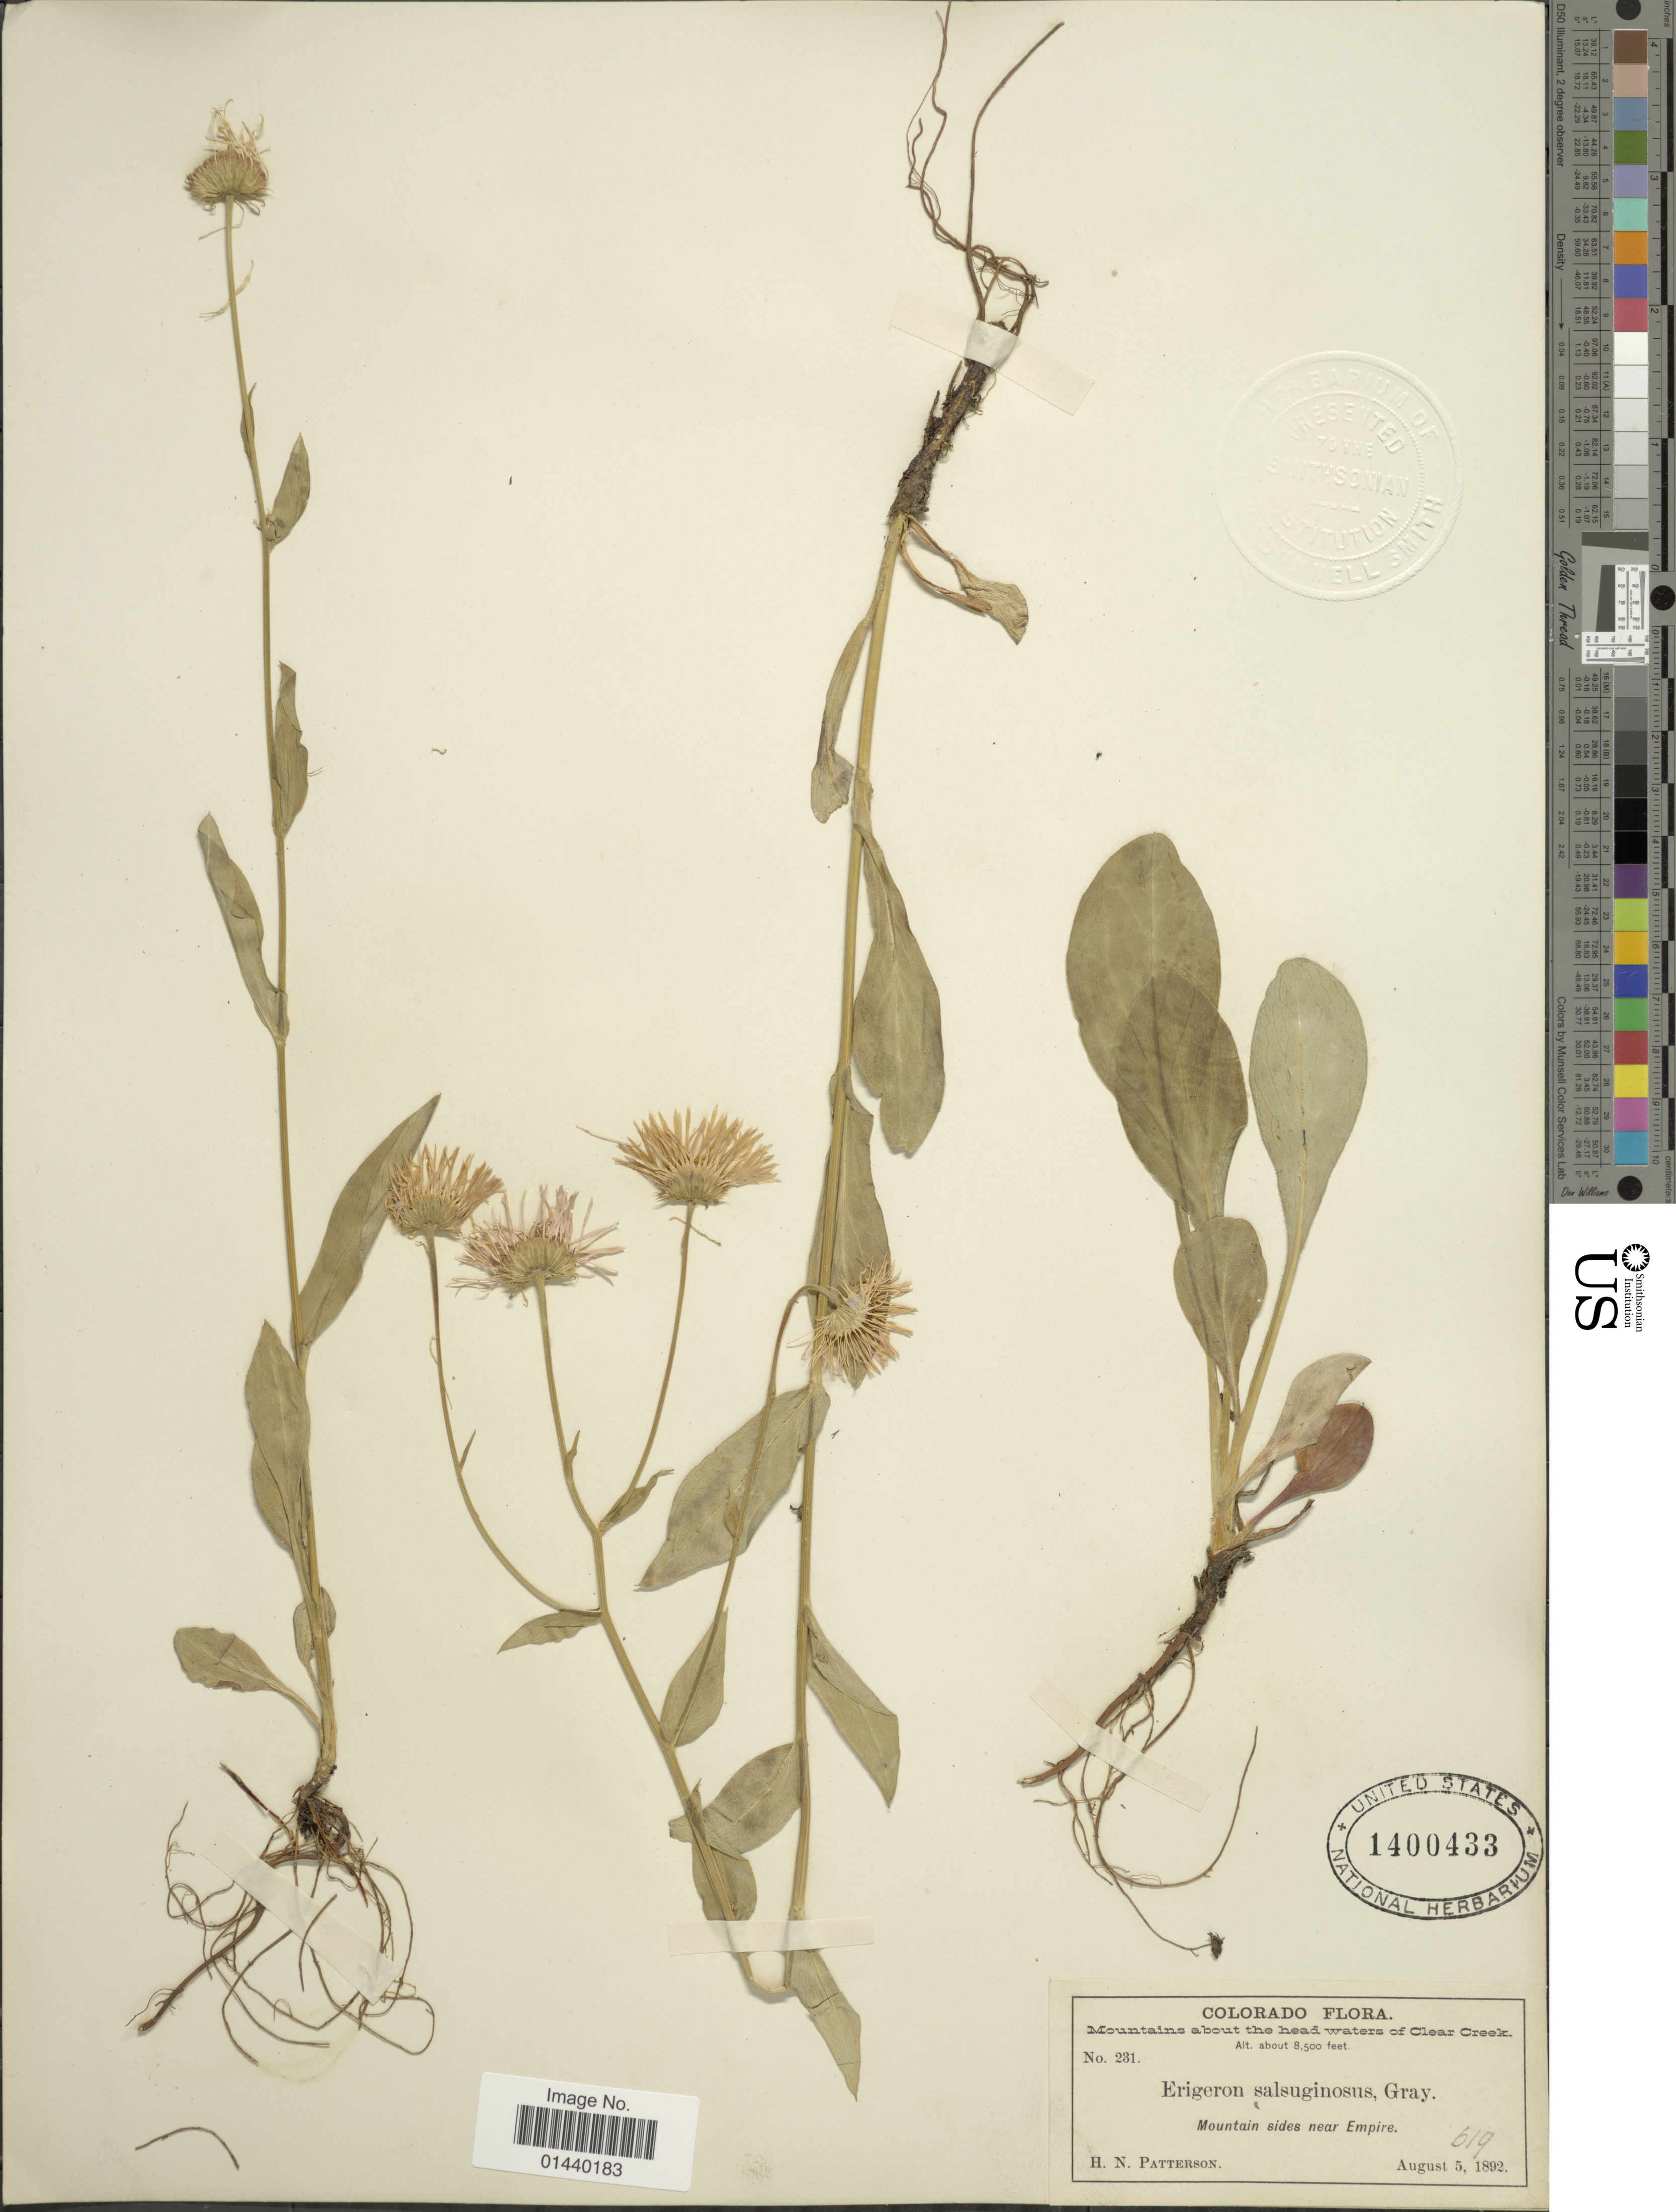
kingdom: Plantae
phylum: Tracheophyta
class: Magnoliopsida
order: Asterales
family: Asteraceae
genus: Erigeron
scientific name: Erigeron salsuginosus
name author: (Richardson ex R. Br.) A. Gray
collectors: H. N. Patterson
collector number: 231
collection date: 1892-08-05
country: United States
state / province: Colorado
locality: Mountains about the head waters of Clear Creek. Mountain sides near Empire.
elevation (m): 2591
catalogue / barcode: US 1400433